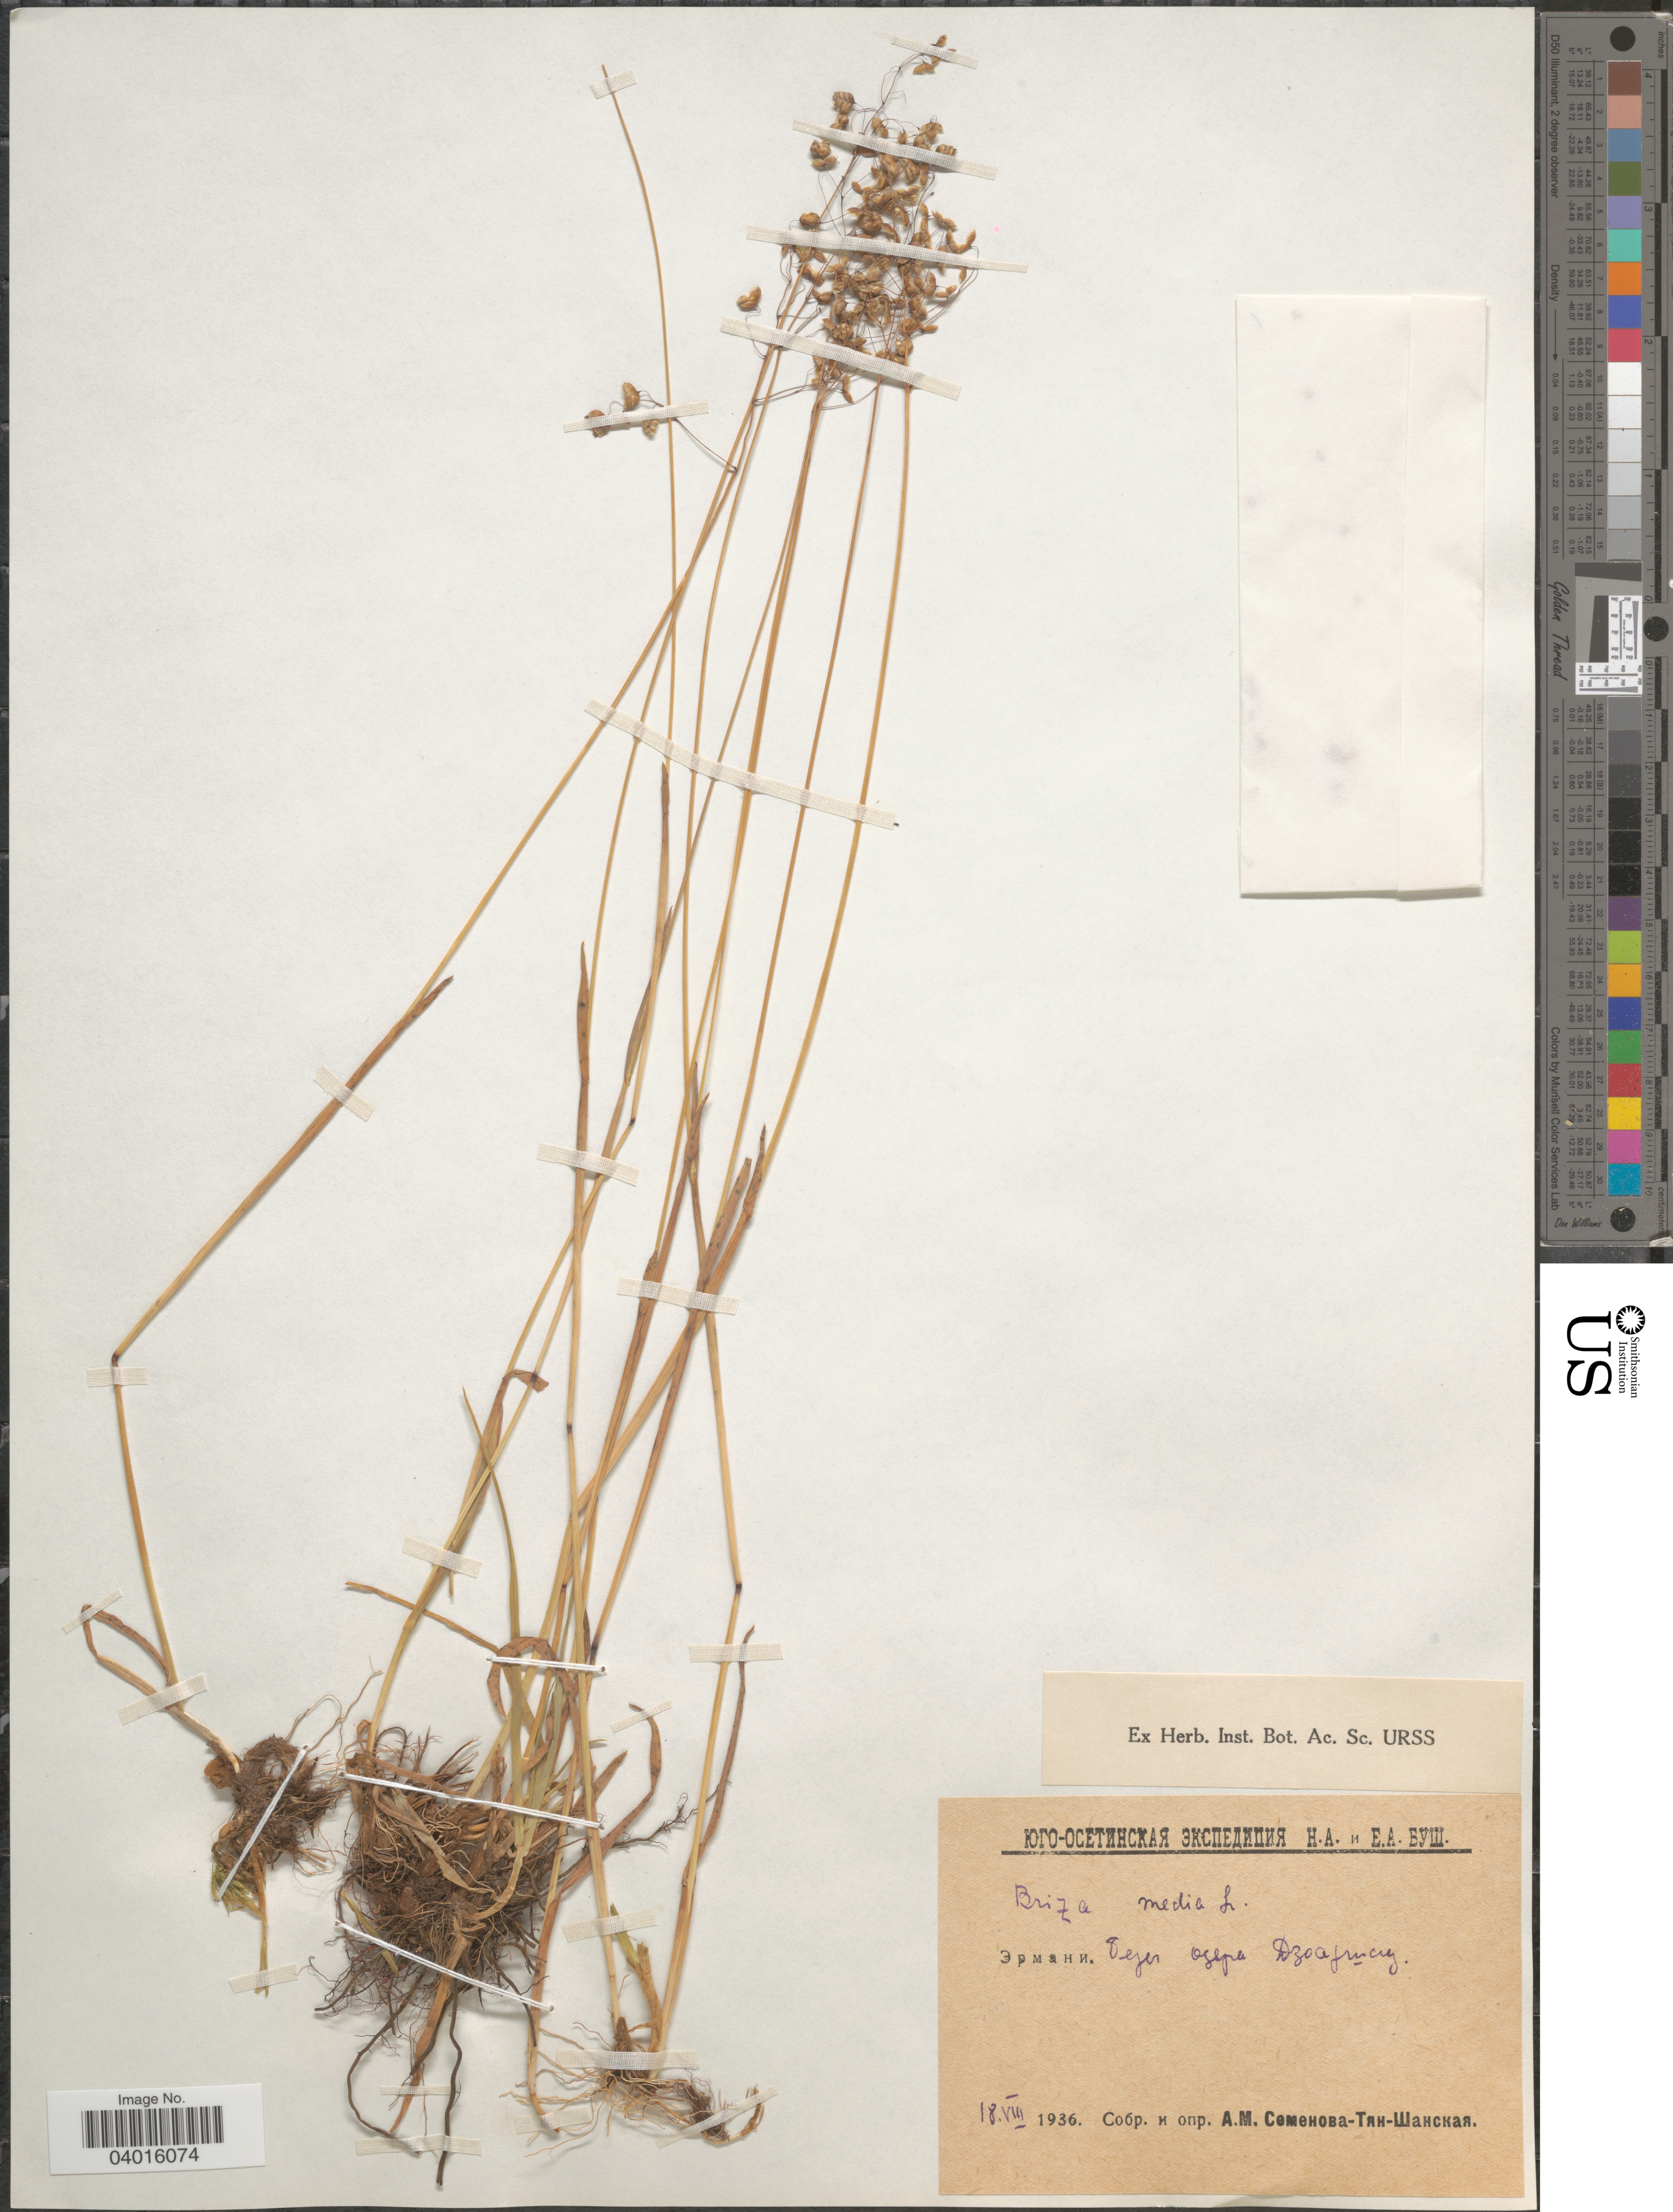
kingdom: Plantae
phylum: Tracheophyta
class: Liliopsida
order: Poales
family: Poaceae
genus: Briza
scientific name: Briza media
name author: L.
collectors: A. Semenova-Tianshanskaya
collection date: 1936-08-18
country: Georgia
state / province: South Ossetia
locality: Ermani